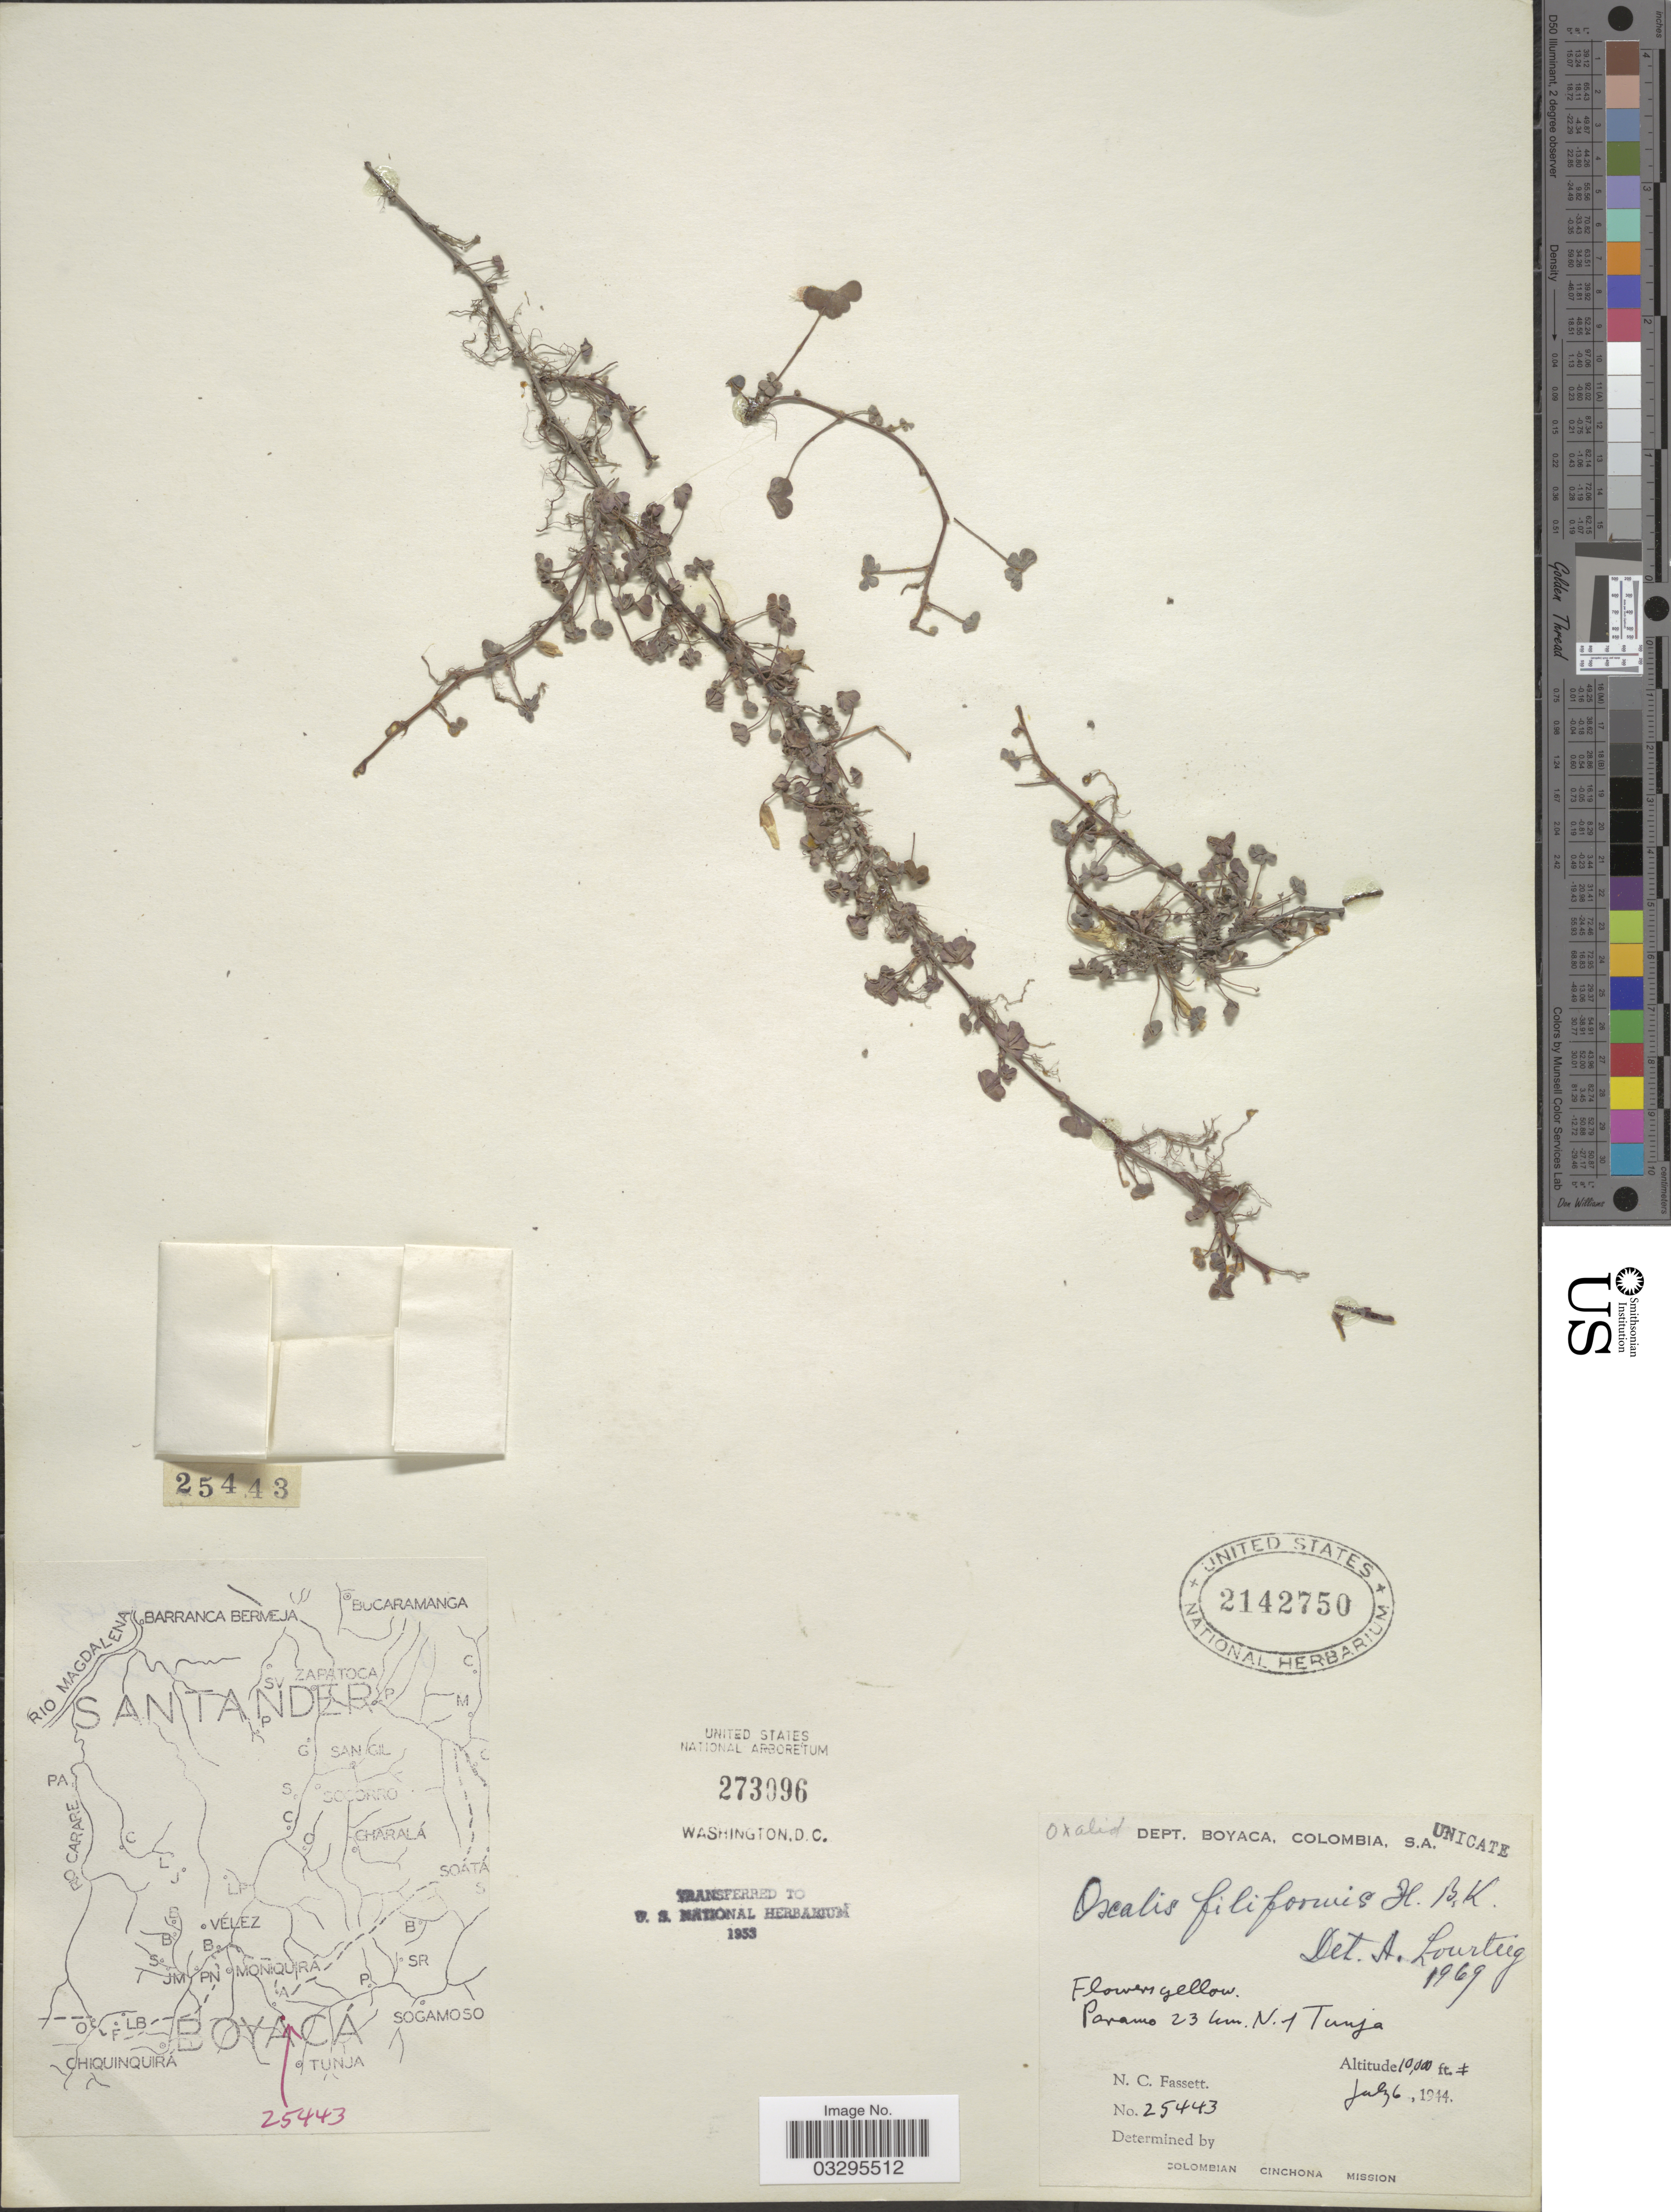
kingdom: Plantae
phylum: Tracheophyta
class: Magnoliopsida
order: Oxalidales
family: Oxalidaceae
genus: Oxalis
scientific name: Oxalis filiformis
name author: Kunth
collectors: N. C. Fassett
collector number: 25443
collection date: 1944-07-06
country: Colombia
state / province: Boyacá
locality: Dept. Boyaca. Paramo 23 km. N. of Tunja.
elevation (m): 3048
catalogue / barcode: US 2142750